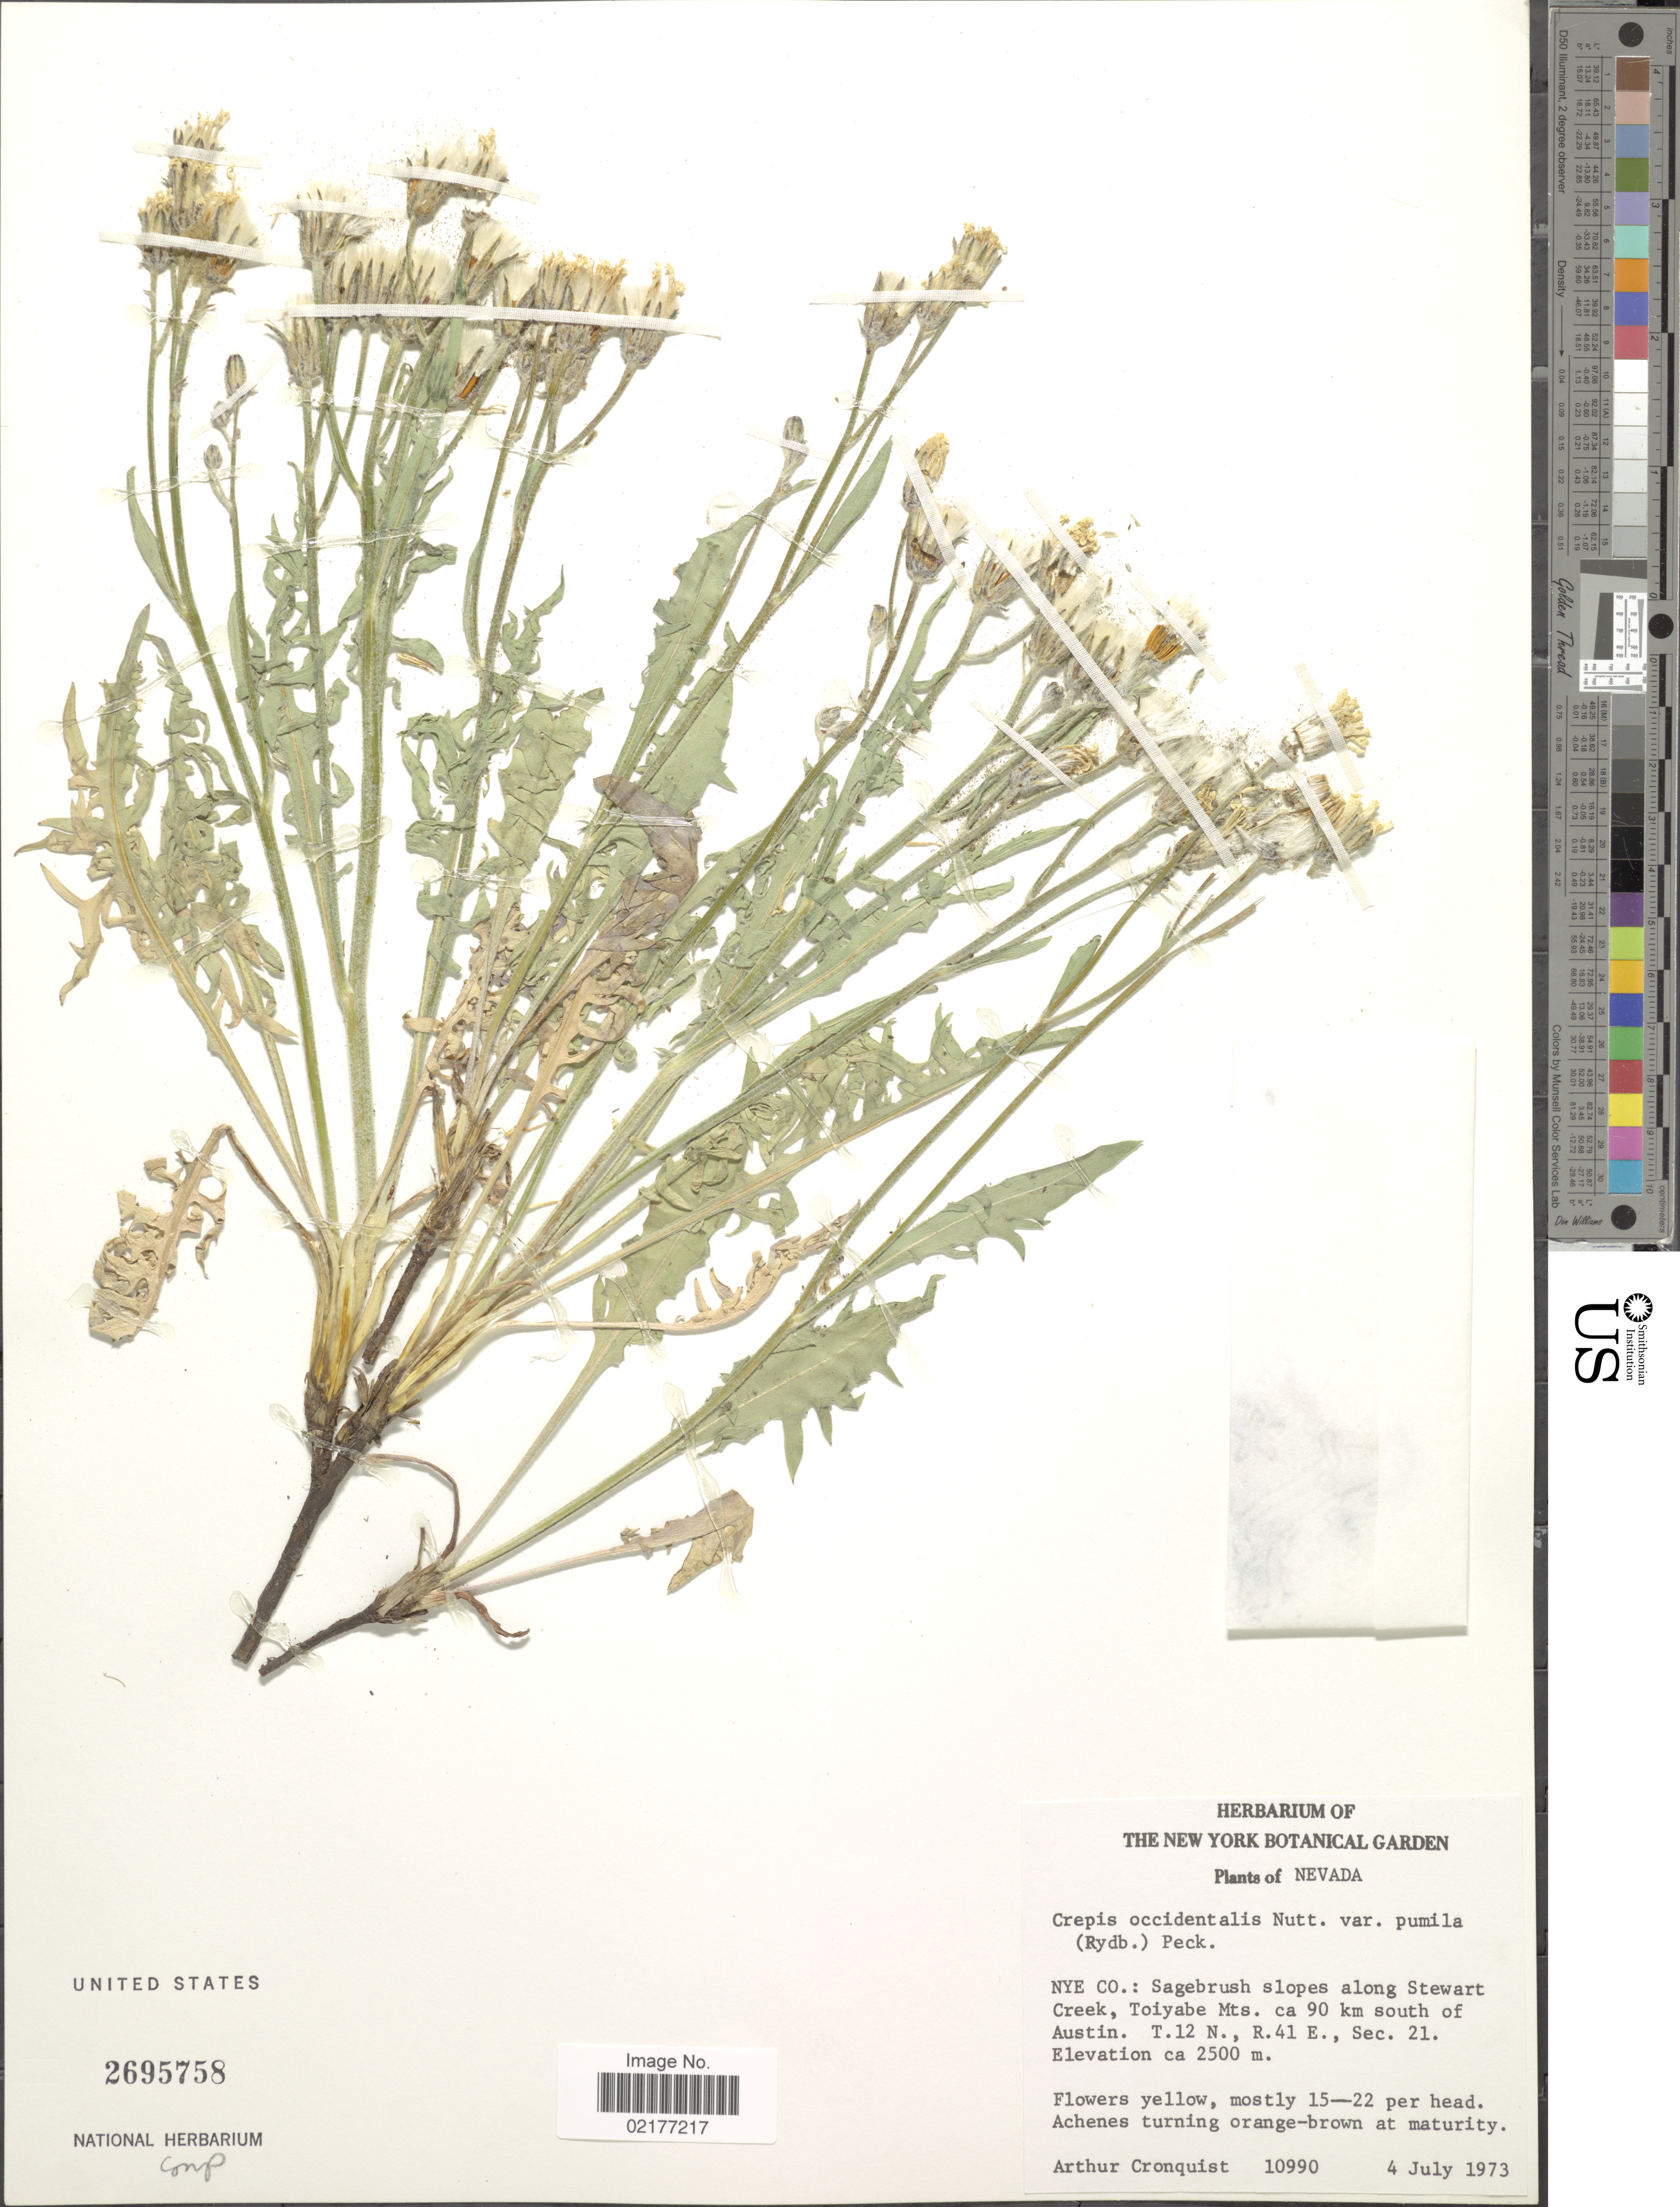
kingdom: Plantae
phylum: Tracheophyta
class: Magnoliopsida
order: Asterales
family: Asteraceae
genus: Crepis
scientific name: Crepis occidentalis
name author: Nutt.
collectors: A. J. Cronquist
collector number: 10990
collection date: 1973-07-04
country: United States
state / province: Nevada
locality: Nye Co.: Sagebrush slopes along Stewart Creek, Toiyabe Mts., 90 km south of Austin, T. 12 N., R.41 E., Sec. 21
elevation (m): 2500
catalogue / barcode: US 2695758